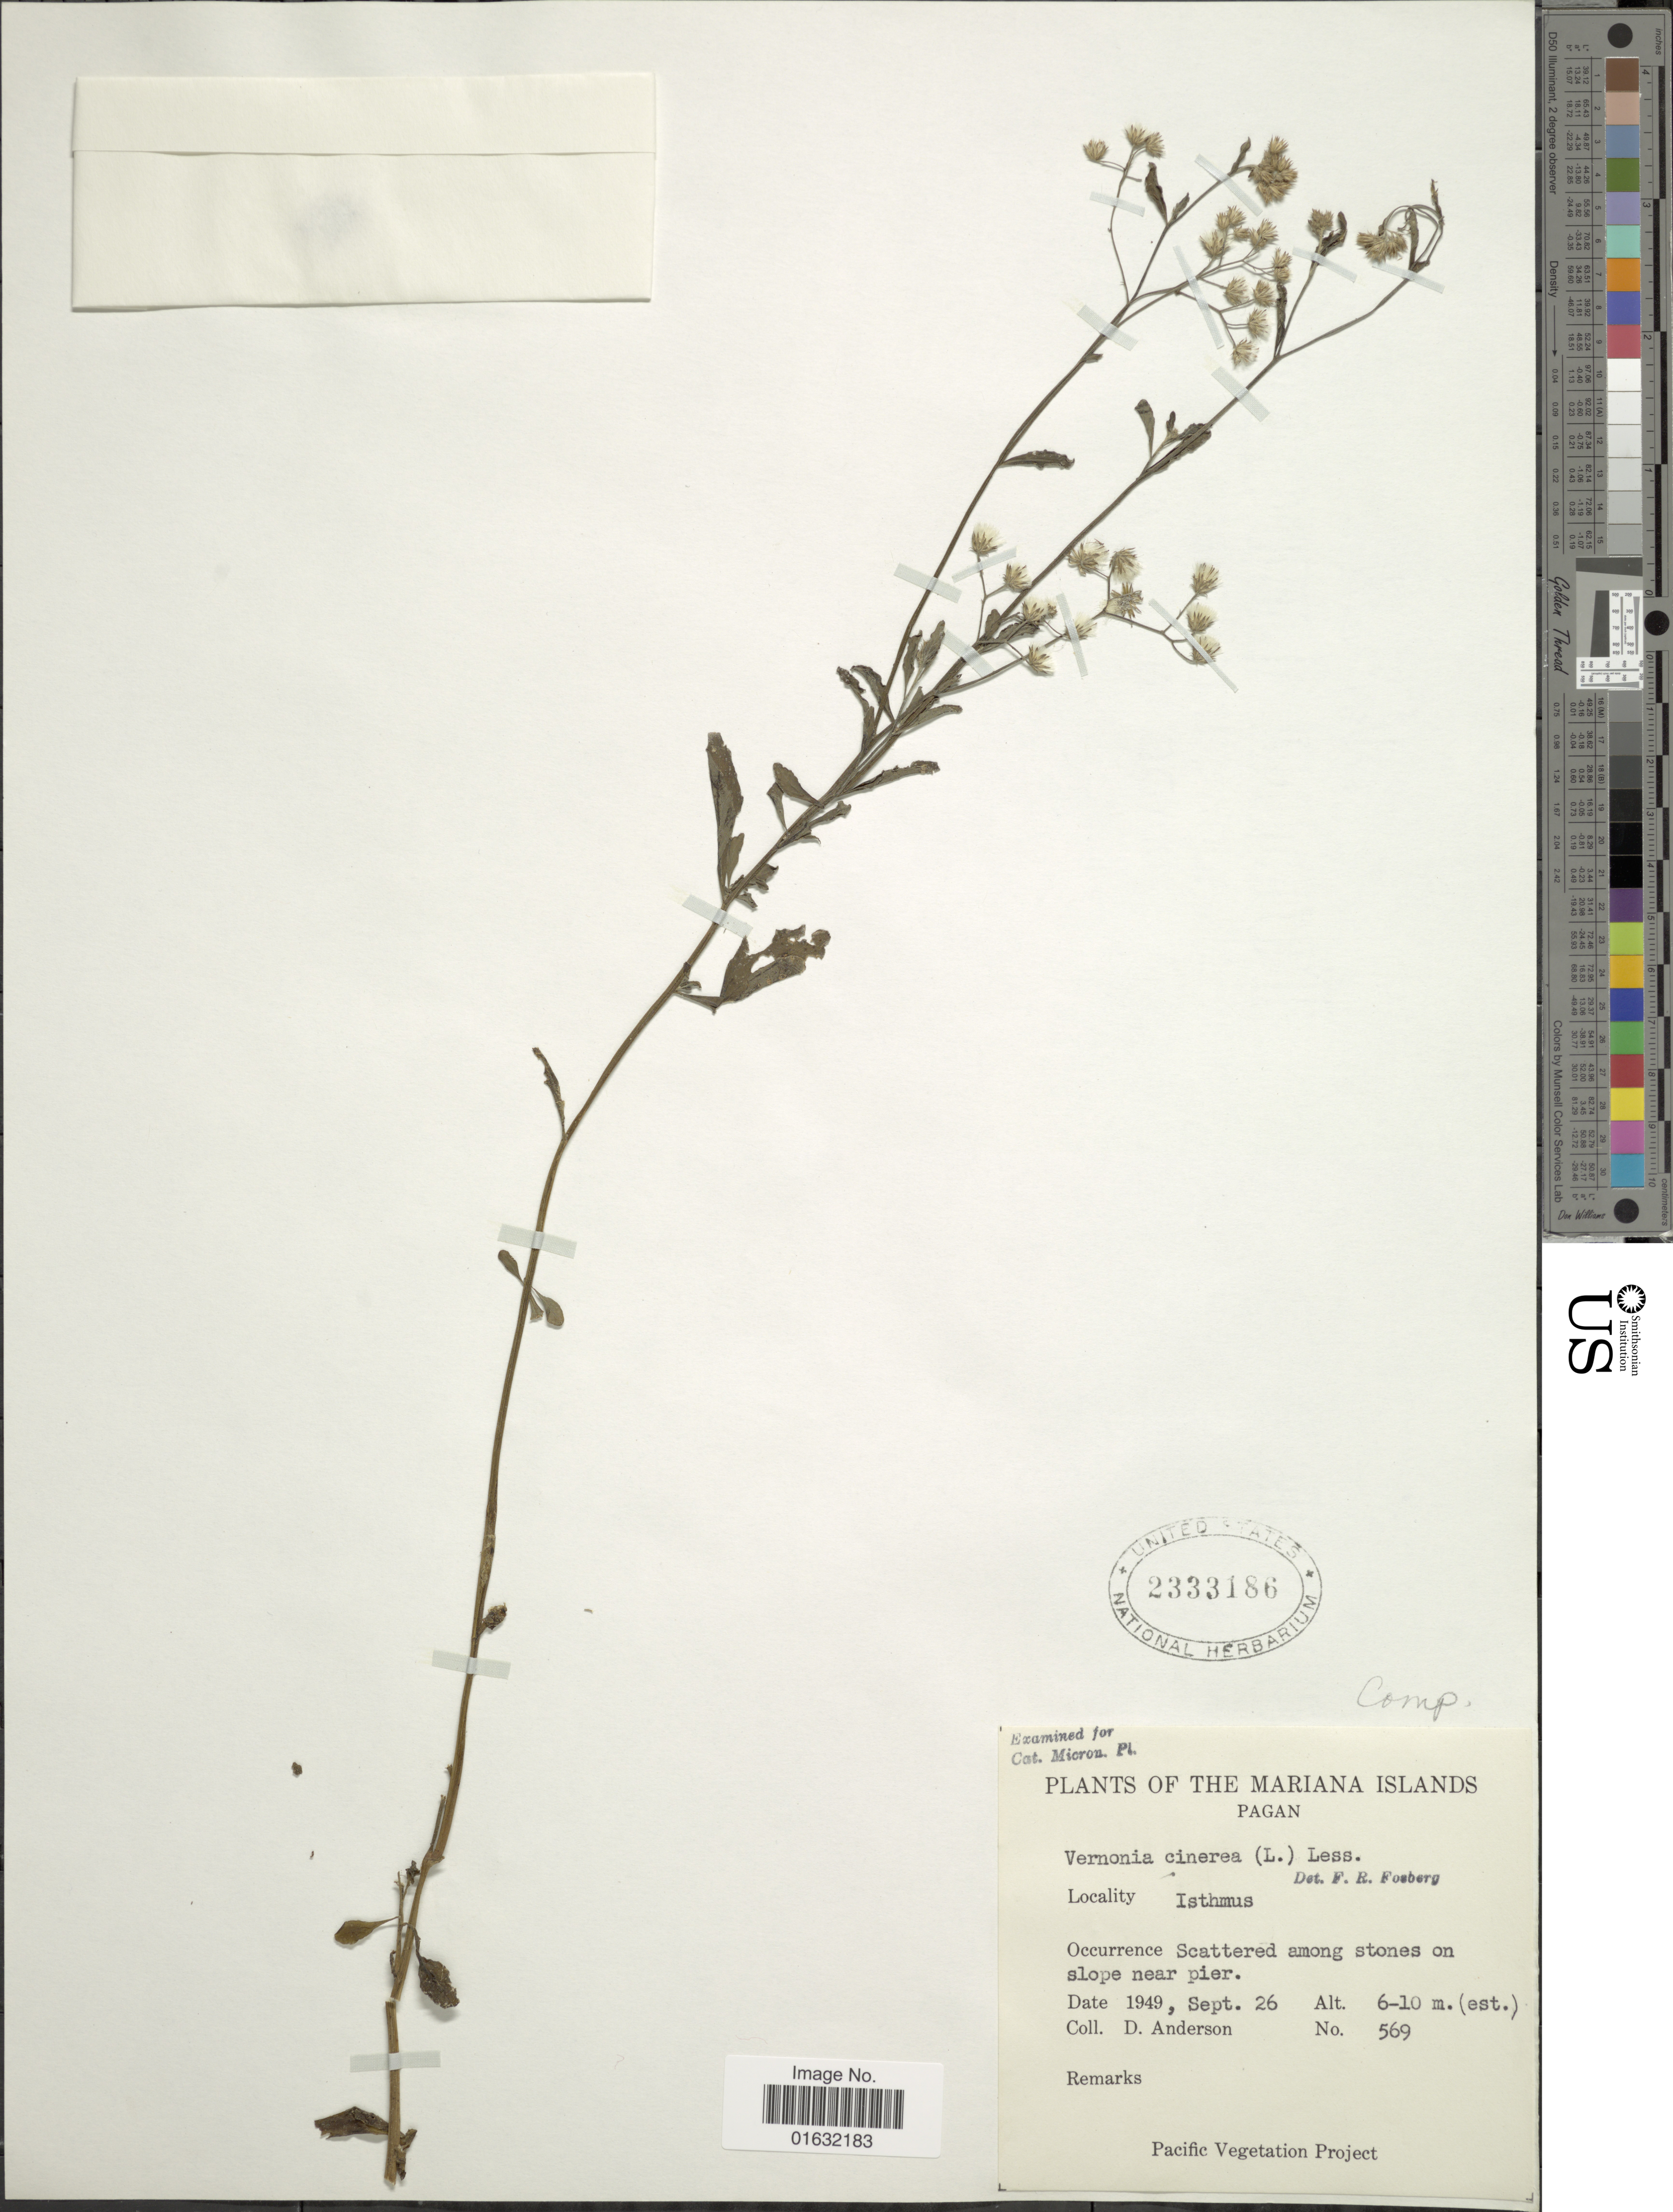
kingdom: Plantae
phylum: Tracheophyta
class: Magnoliopsida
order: Asterales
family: Asteraceae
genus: Cyanthillium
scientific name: Cyanthillium cinereum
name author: (L.) H. Rob.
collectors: D. Anderson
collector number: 569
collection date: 1949-07-26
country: Northern Mariana Islands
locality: The Mariana Island, Pagan, Isthmus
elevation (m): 6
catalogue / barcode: US 2333186